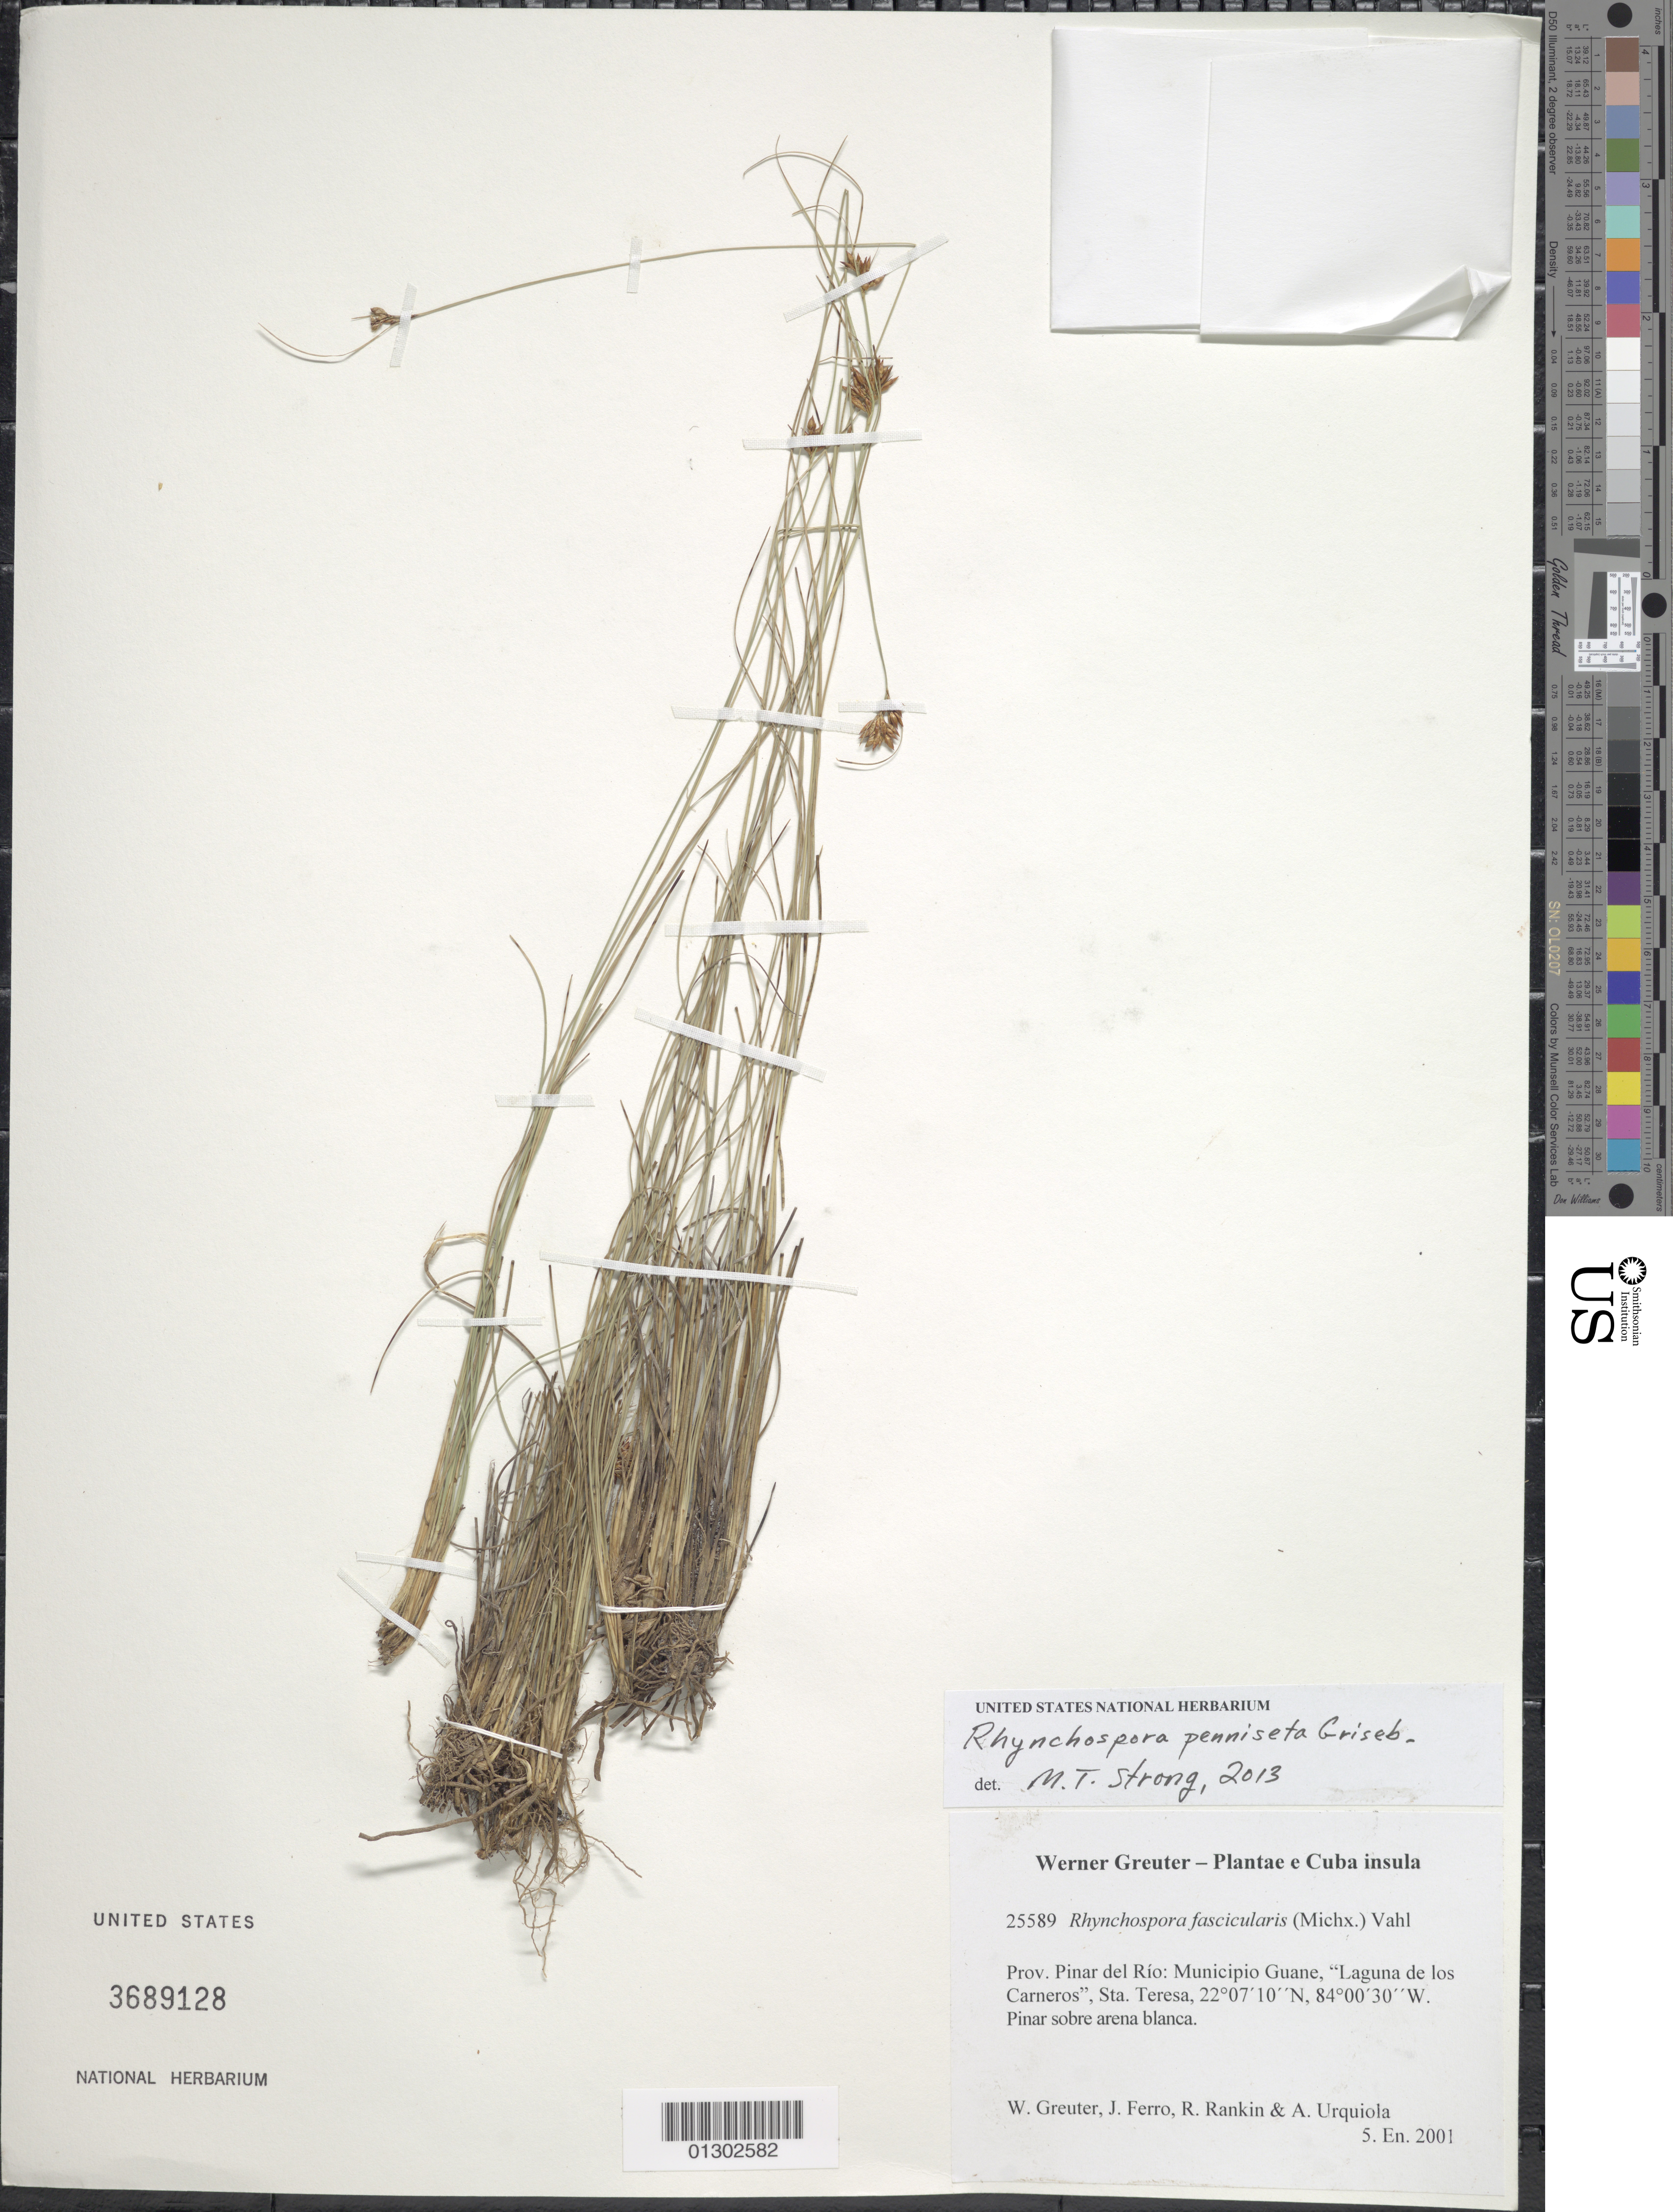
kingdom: Plantae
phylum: Tracheophyta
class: Liliopsida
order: Poales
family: Cyperaceae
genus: Rhynchospora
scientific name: Rhynchospora penniseta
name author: Griseb.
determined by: Strong, M. T., (US), Smithsonian Institution - National Museum of Natural History (UNITED STATES)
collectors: W. R. Greuter, J. Ferro, R. Rankin Rodriguez & A. Urquiola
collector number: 25589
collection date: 2001-01-05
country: Cuba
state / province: Pinar del Rio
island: Cuba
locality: Muncipio Guane, "Laguna de los Carneros", Sta. Teresa.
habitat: Pinar sobre arena blanca.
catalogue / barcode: US 3689128